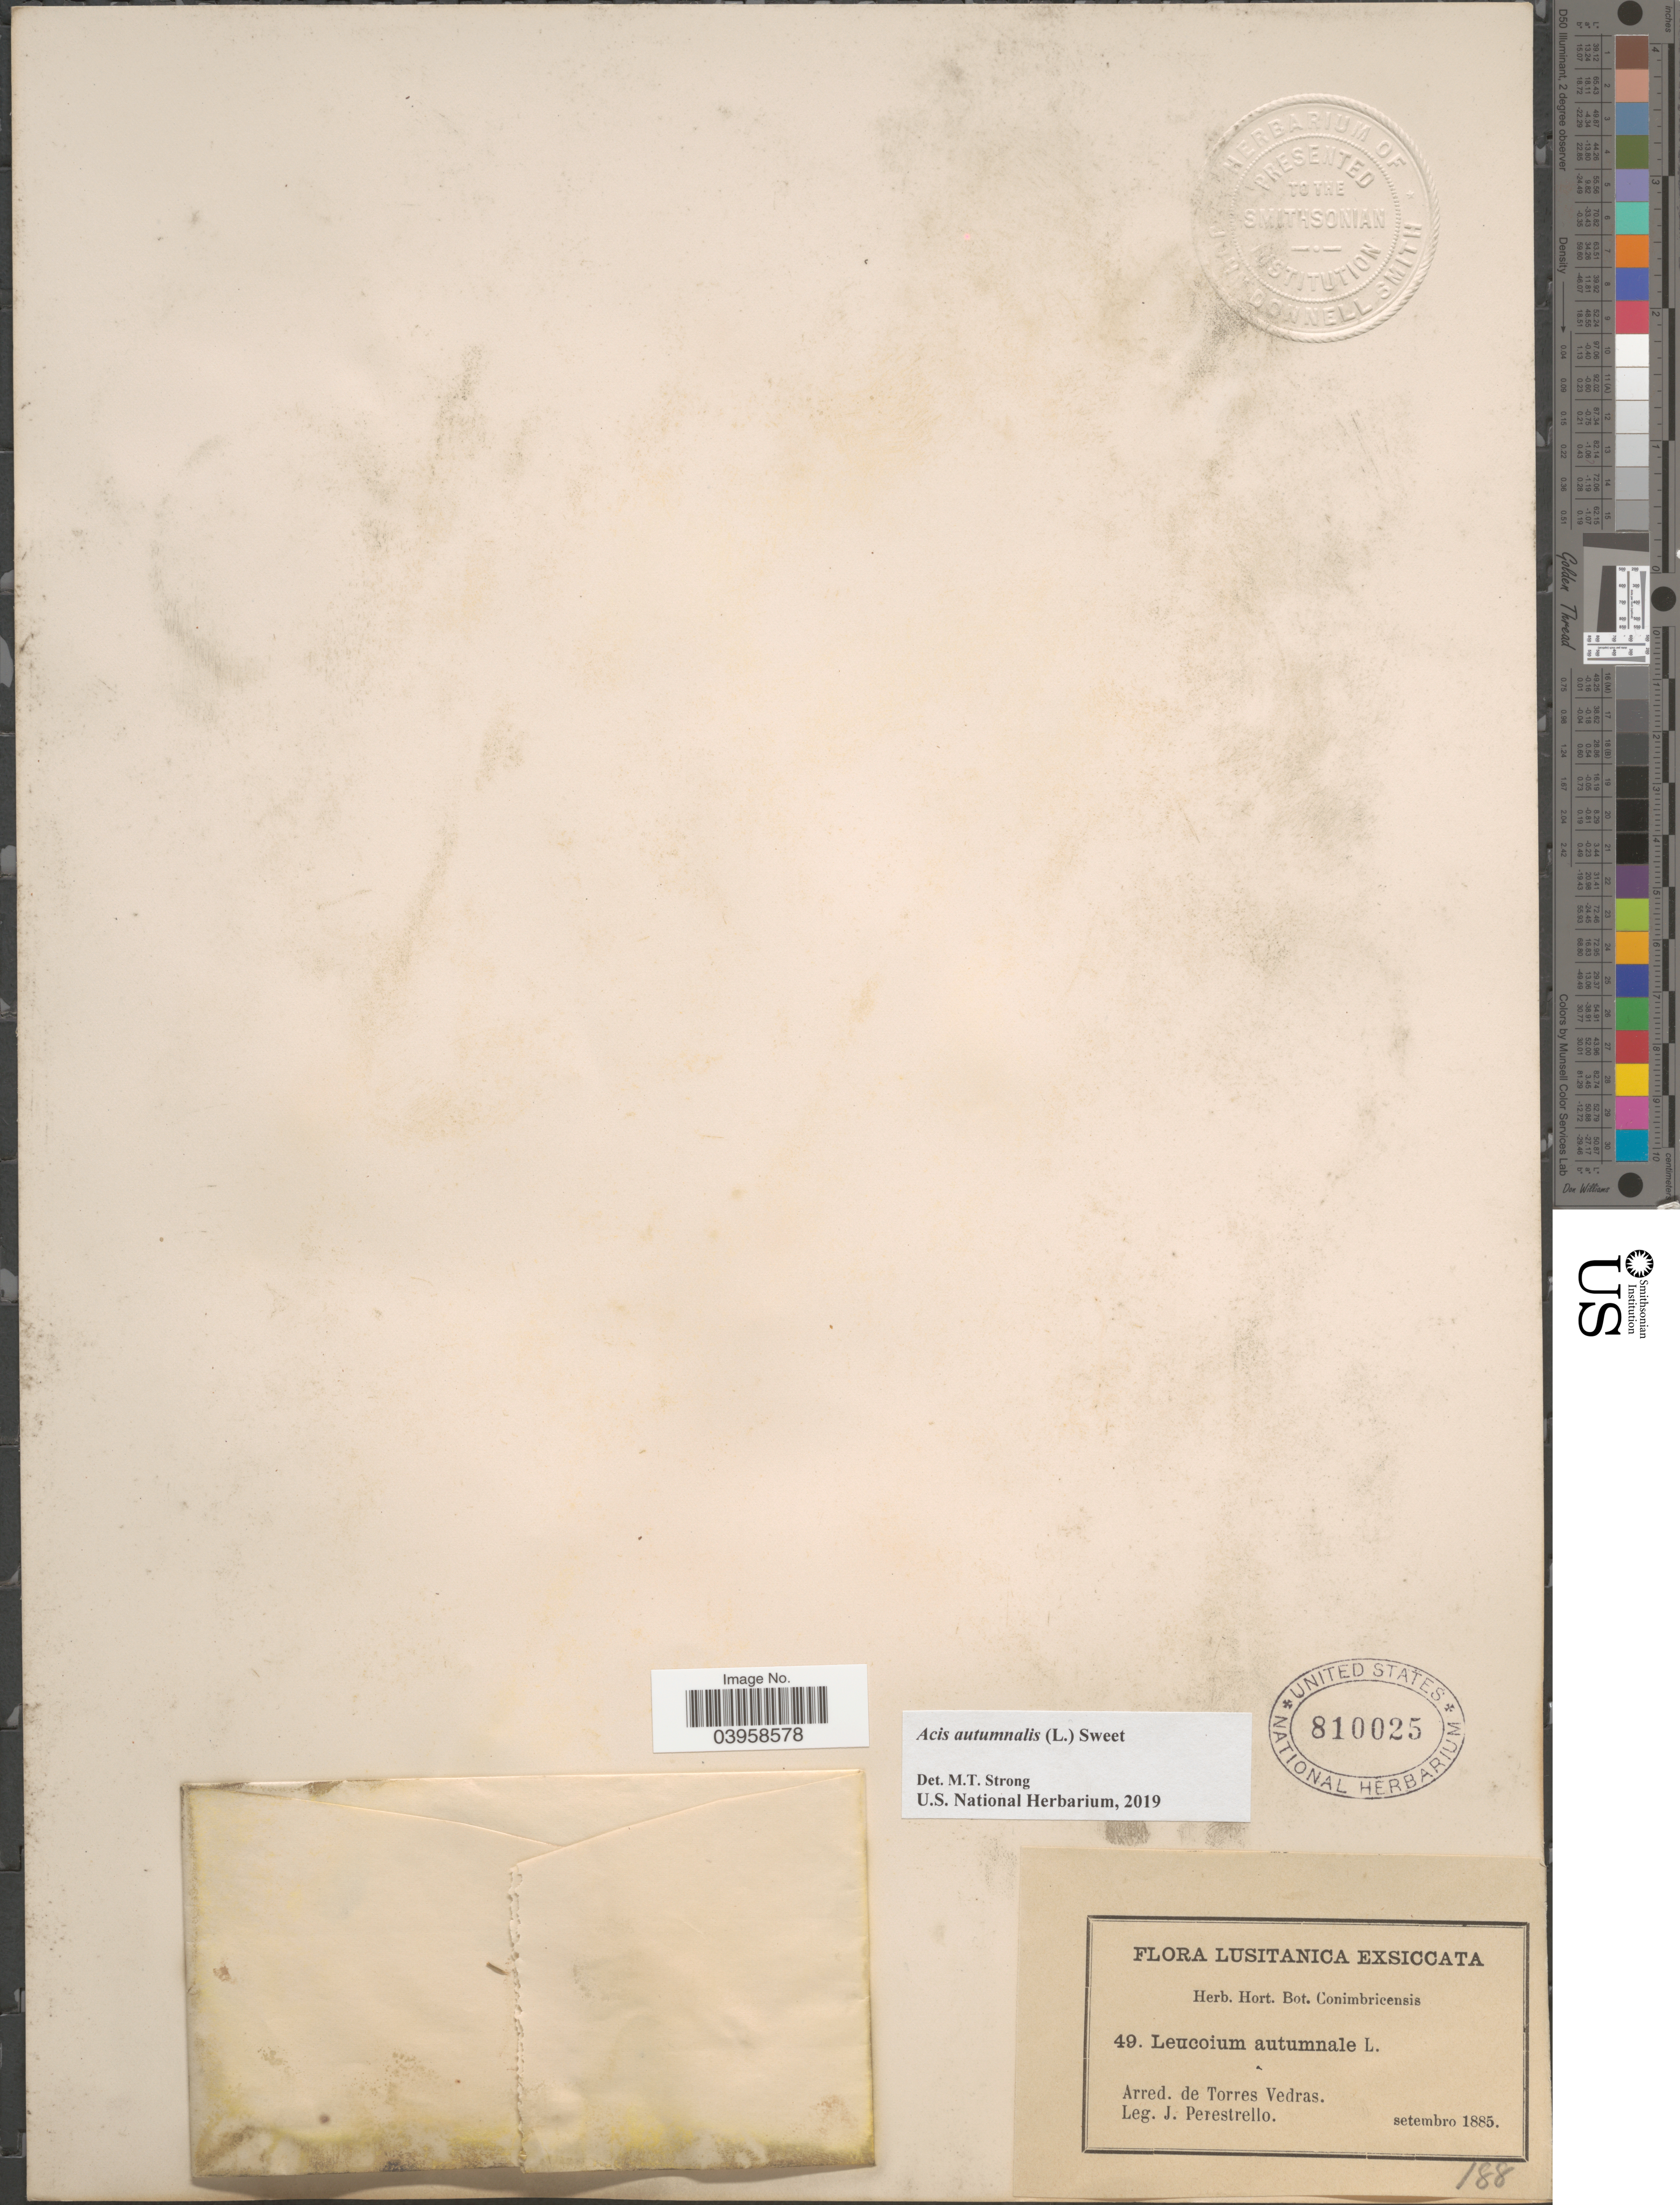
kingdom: Plantae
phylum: Tracheophyta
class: Liliopsida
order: Asparagales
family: Amaryllidaceae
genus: Acis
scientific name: Acis autumnalis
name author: (L.) Sweet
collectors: J. Perestrello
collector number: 49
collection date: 1885-09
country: Portugal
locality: Lusitanica. Arred. de Torres Vedras.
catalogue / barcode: US 810025